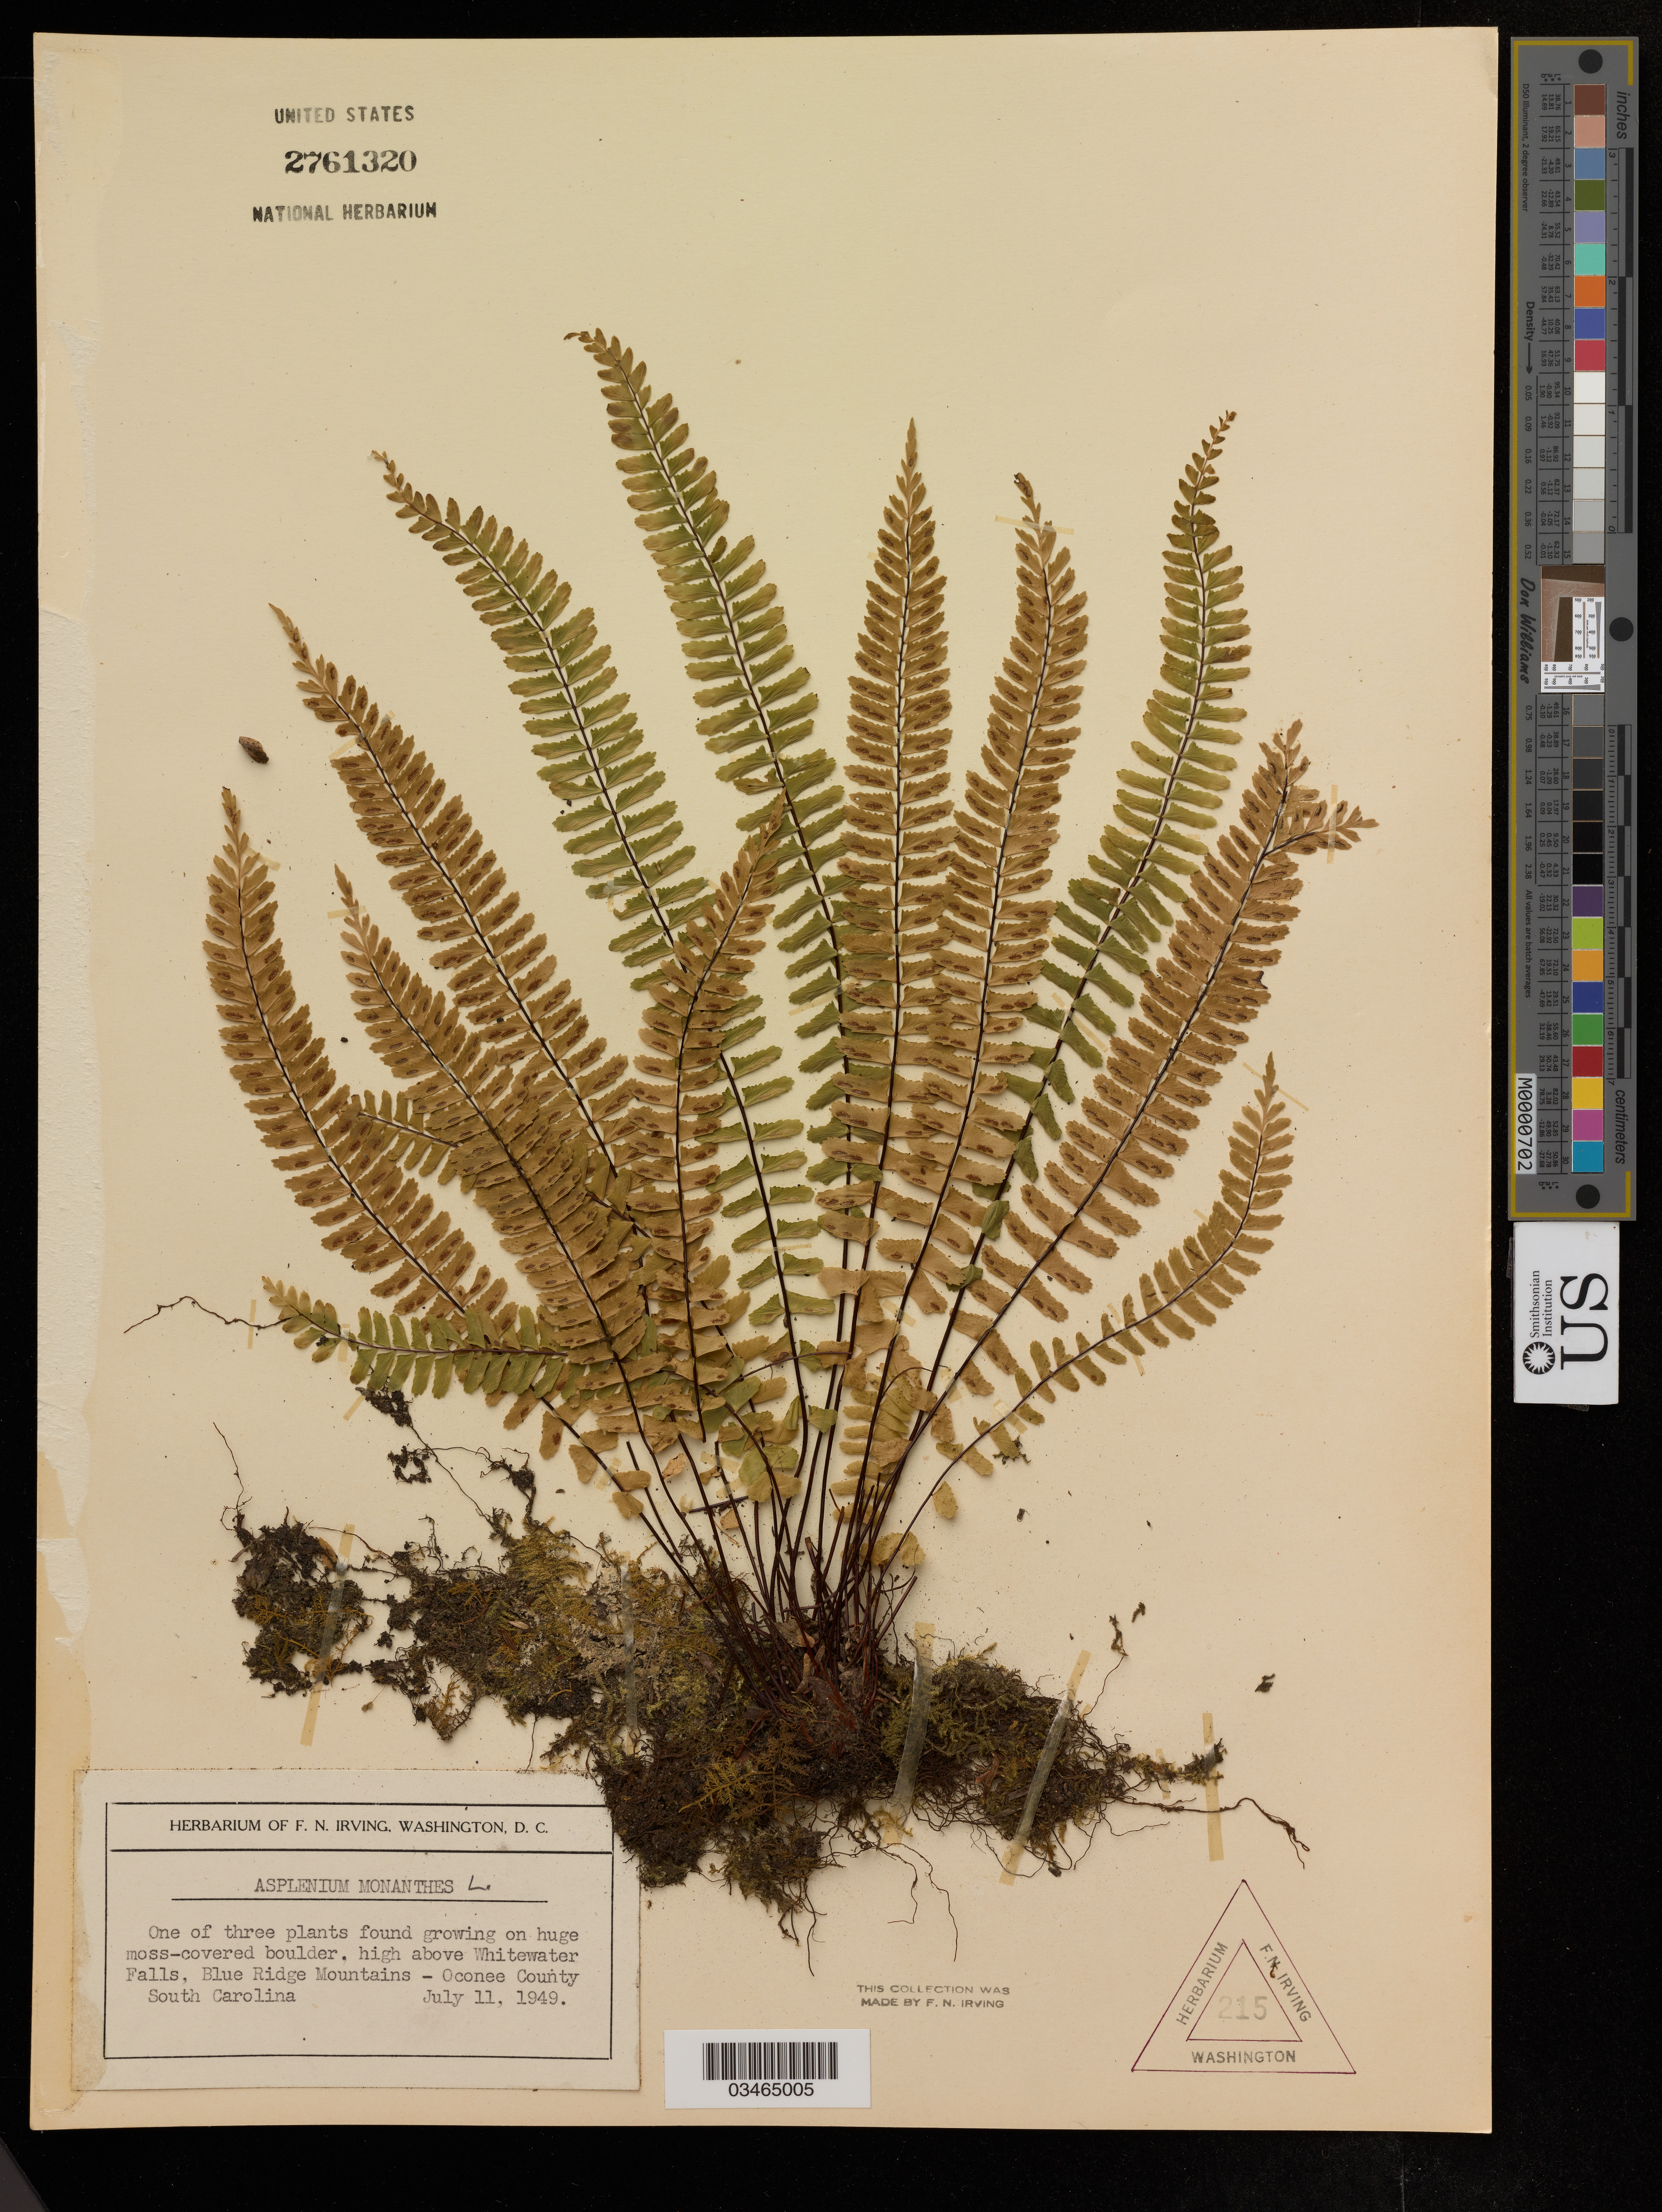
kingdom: Plantae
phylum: Tracheophyta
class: Polypodiopsida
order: Polypodiales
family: Aspleniaceae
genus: Asplenium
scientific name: Asplenium monanthes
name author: L.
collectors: F. Irving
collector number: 215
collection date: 1949-07-11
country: United States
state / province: South Carolina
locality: Whitewater Falls, Blue Ridge Mountains-Oconee County.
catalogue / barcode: US 2761320